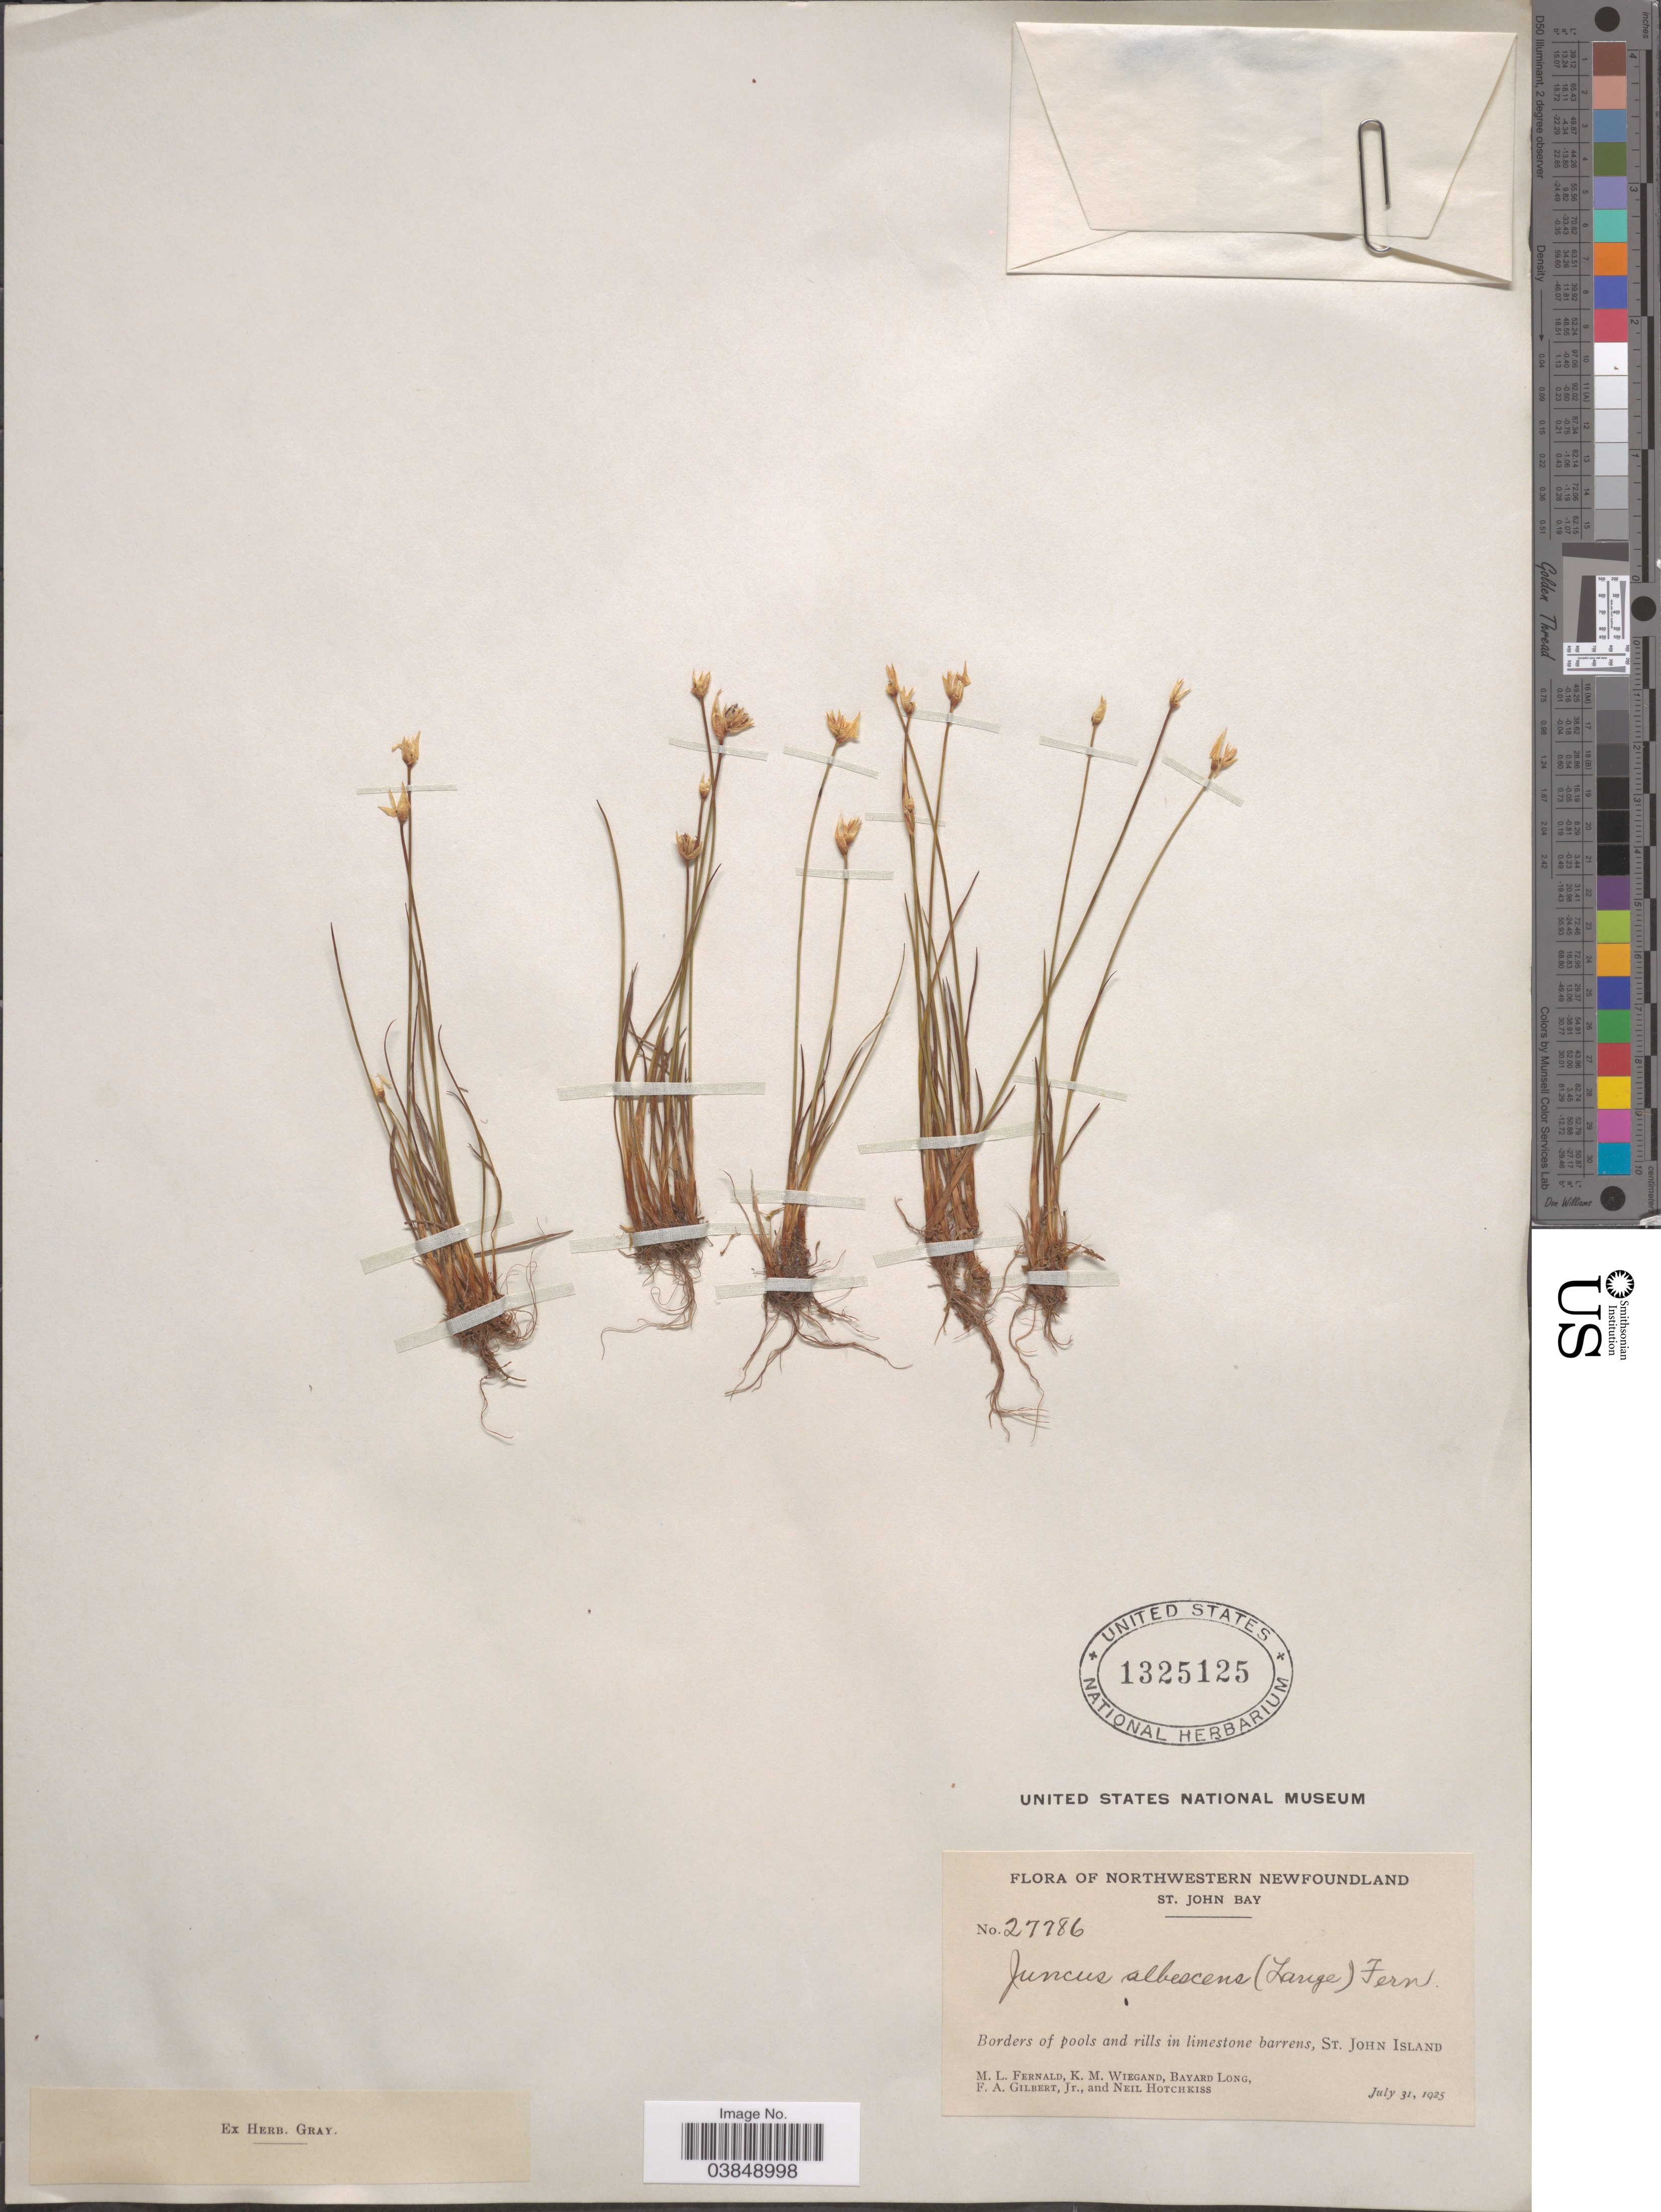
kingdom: Plantae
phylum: Tracheophyta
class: Liliopsida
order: Poales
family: Juncaceae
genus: Juncus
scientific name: Juncus albescens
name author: Fernald & Lange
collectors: M. L. Fernald, K. M. Wiegand, B. Long, F. A. Gilbert & N. Hotchkiss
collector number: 27786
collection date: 1925-07-31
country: Canada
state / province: Newfoundland and Labrador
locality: Northwestern Newfoundland. St. John Bay. St. John Island.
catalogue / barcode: US 1325125